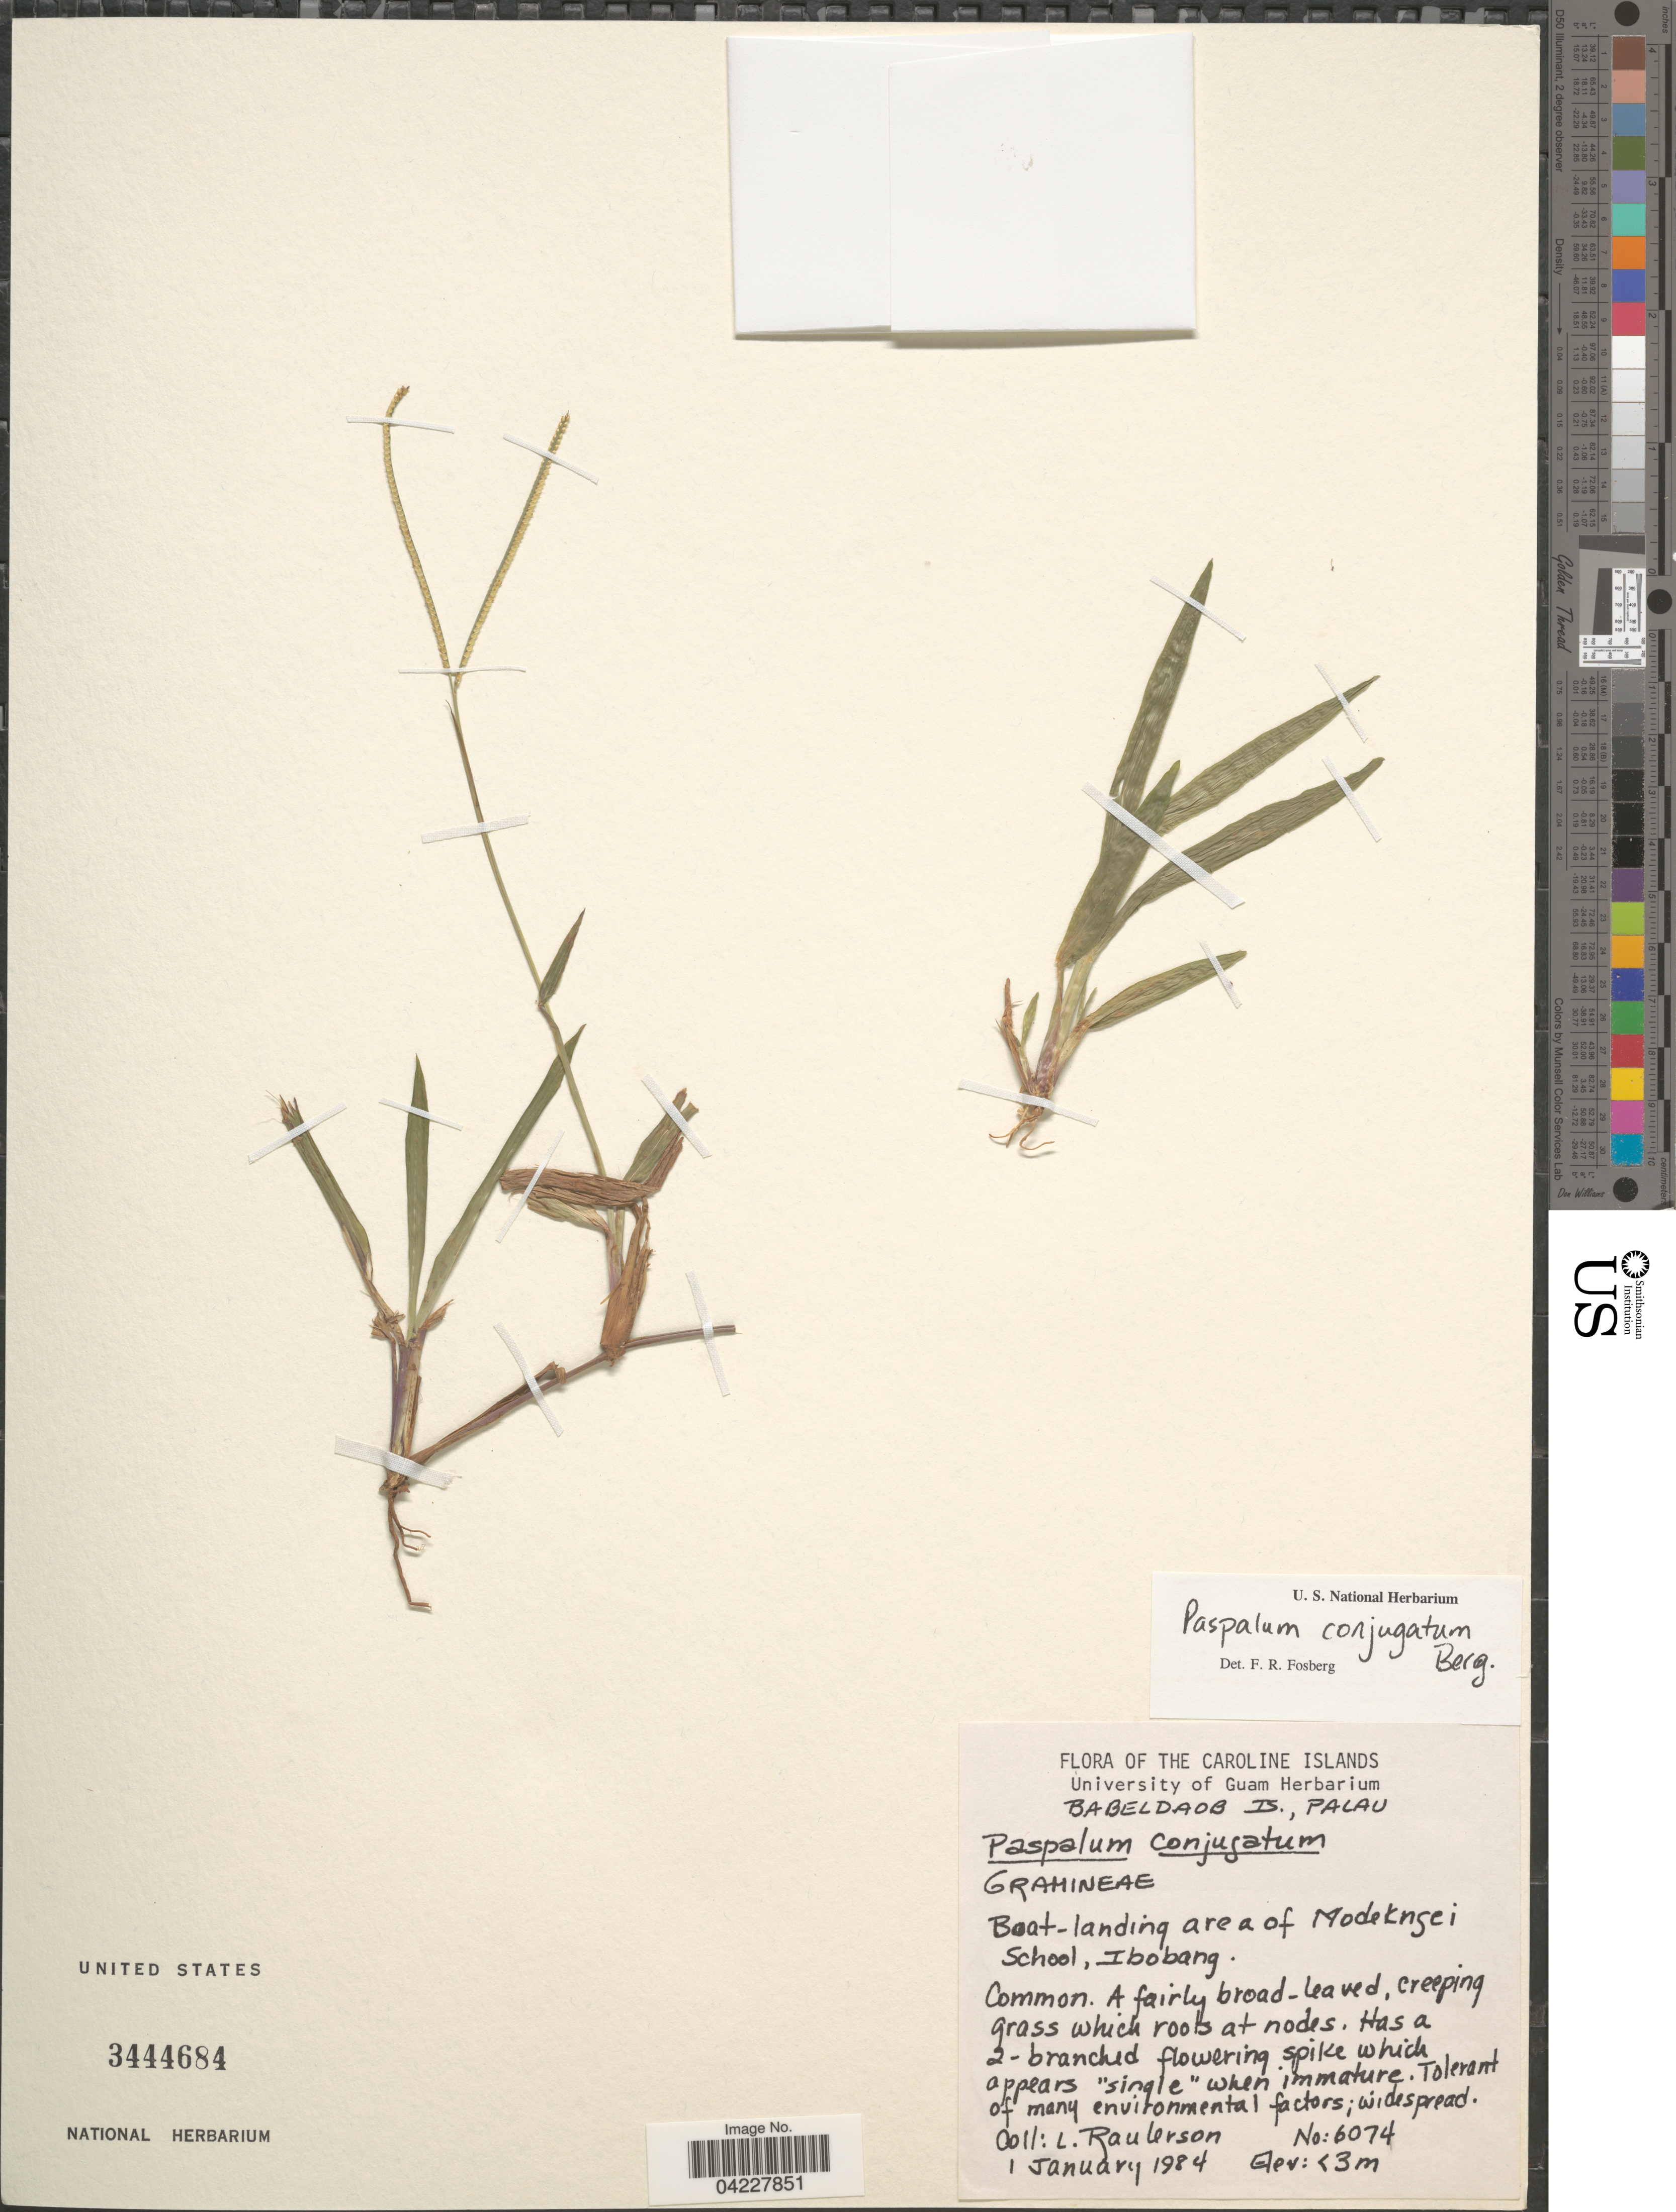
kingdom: Plantae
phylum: Tracheophyta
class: Liliopsida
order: Poales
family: Poaceae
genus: Paspalum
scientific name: Paspalum conjugatum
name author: P.J. Bergius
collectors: L. Raulerson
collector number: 6074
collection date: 1984-01-01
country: Palau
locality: The Caroline Islands. Babeldaob Is., Palau. Boat-landing area of Modekngei School, Ibobang.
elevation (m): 3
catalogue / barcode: US 3444684